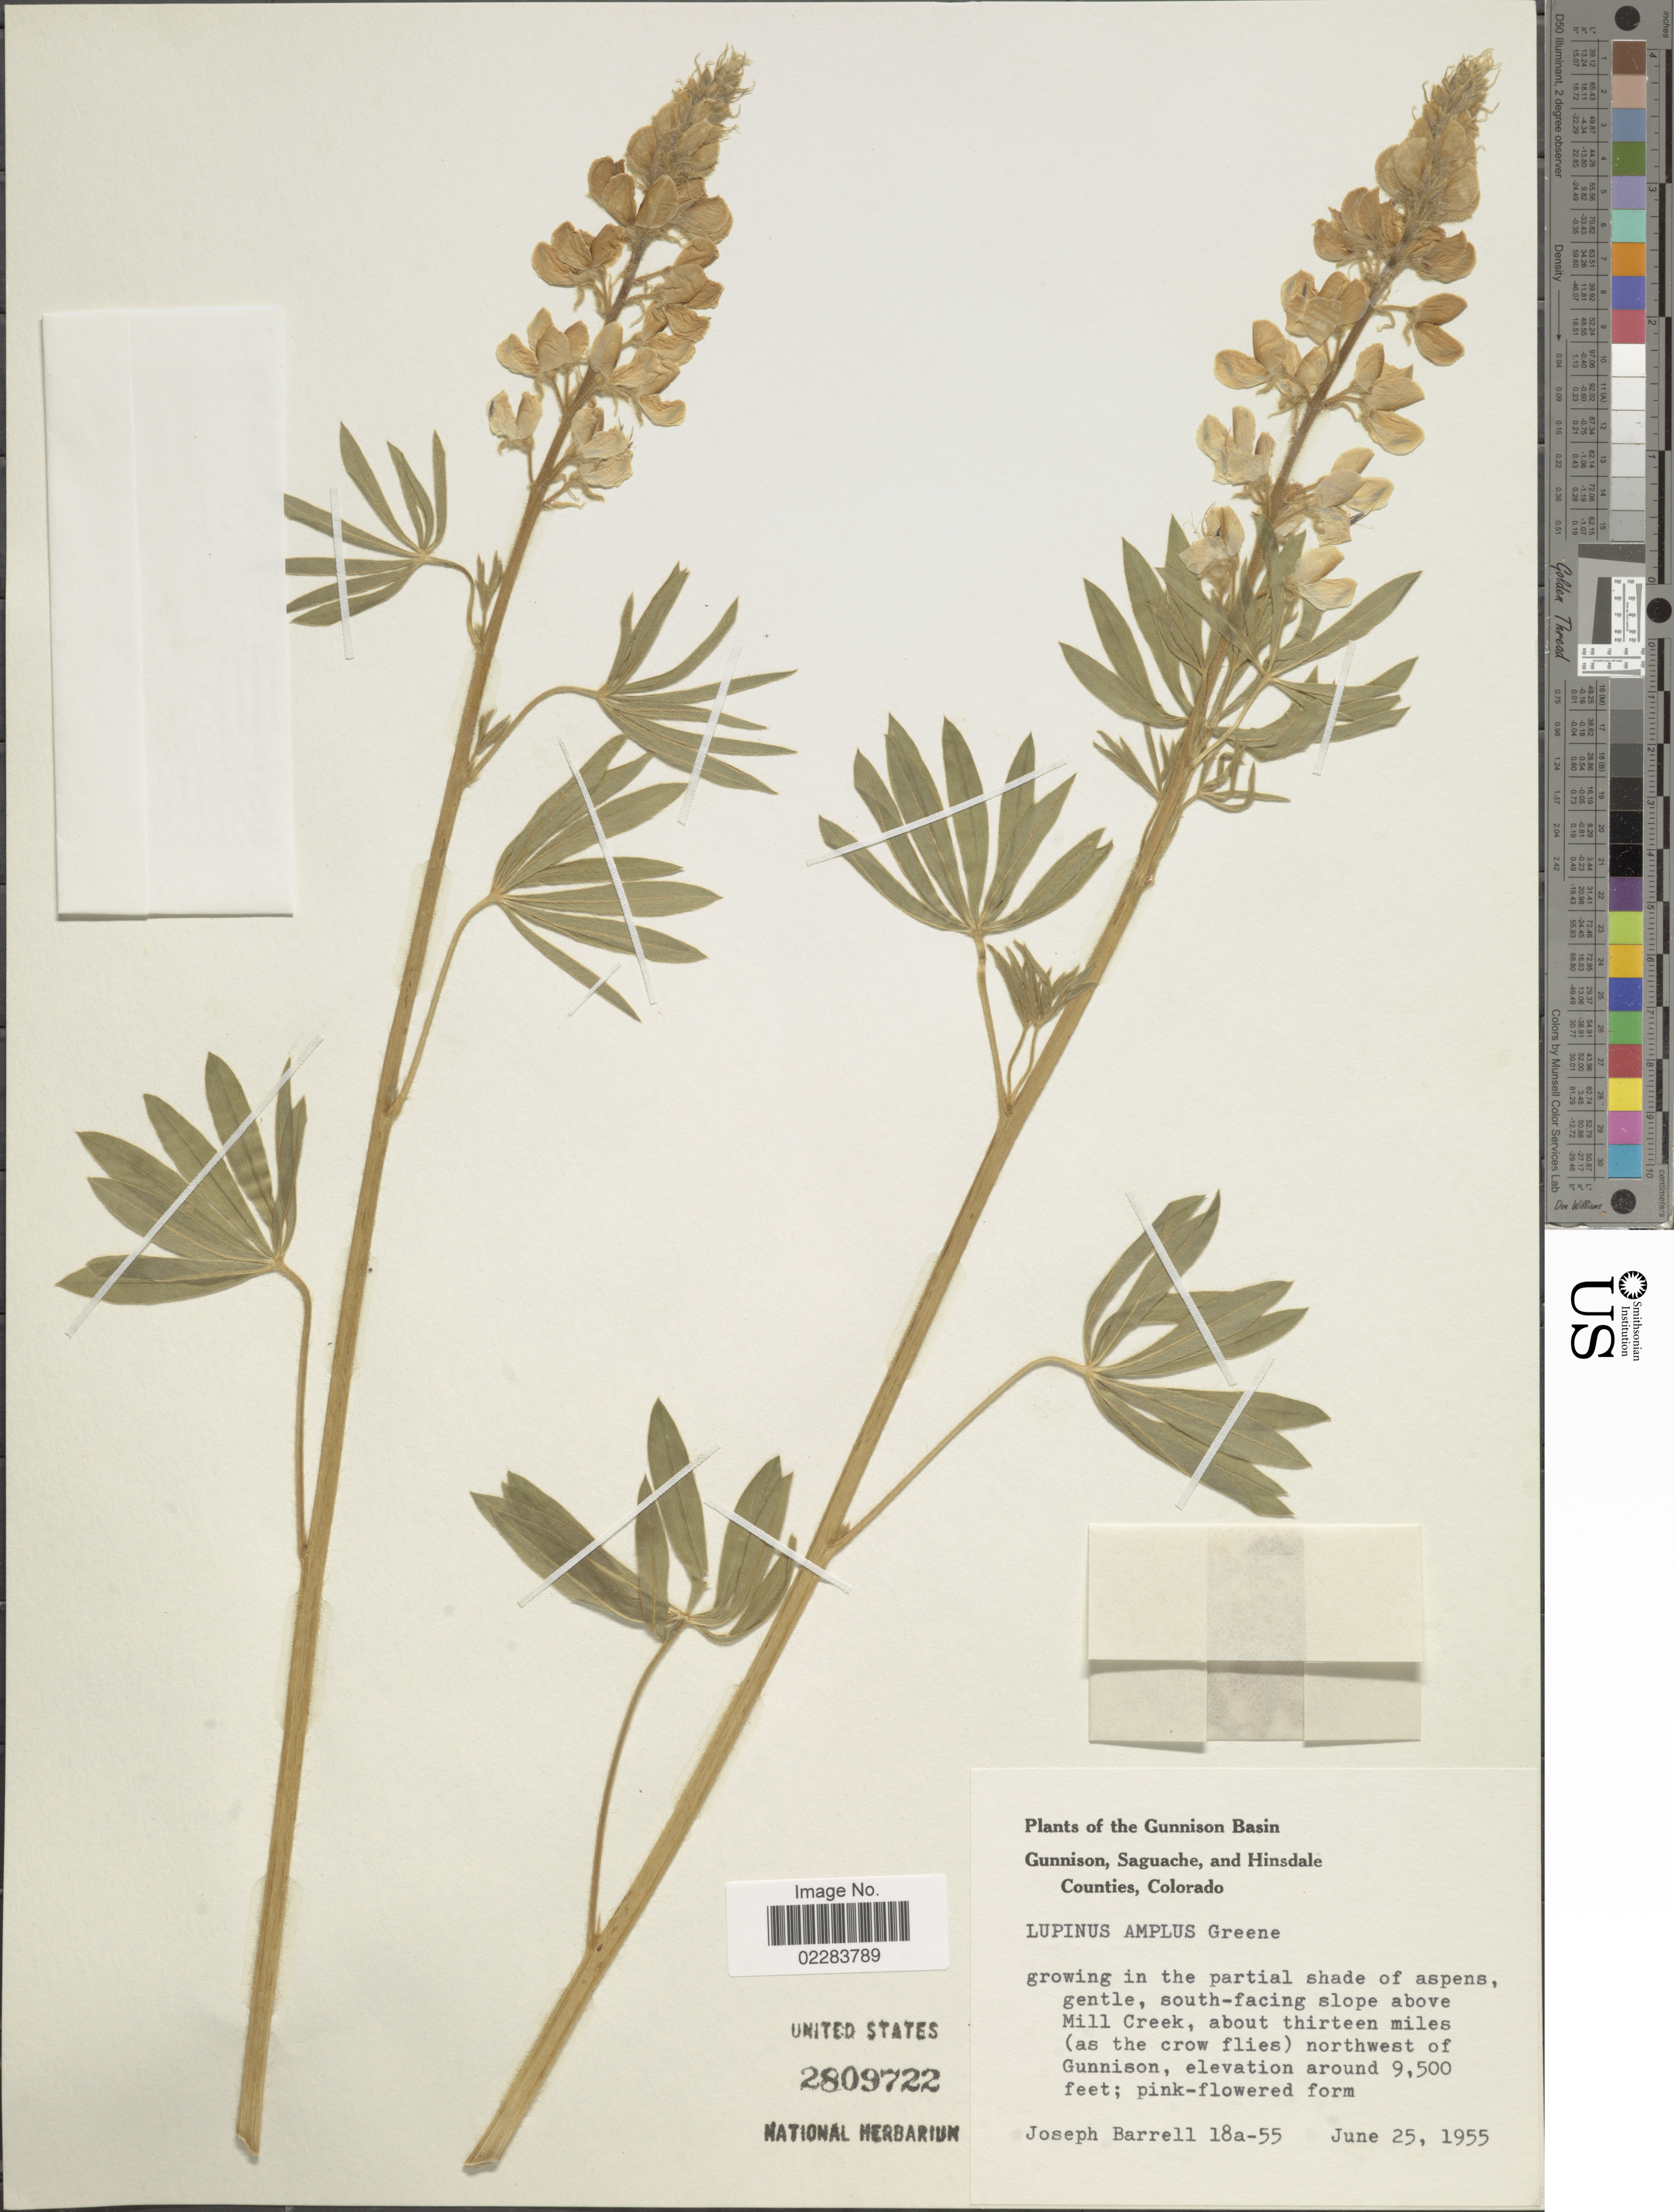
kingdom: Plantae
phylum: Tracheophyta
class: Magnoliopsida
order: Fabales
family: Fabaceae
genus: Lupinus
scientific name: Lupinus amplus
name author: Greene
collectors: J. Barrell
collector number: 18a-55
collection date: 1955-06-25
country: United States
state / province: Colorado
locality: Gunnison Basin. Gunnison, Saguache, and Hinsdale Counties. growing in the partial shade of aspens, gentle, south-facing slope above Mill Creek, abouth thirteen miles (as the crow flies) northwest of Gunnison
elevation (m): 2896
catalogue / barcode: US 2809722